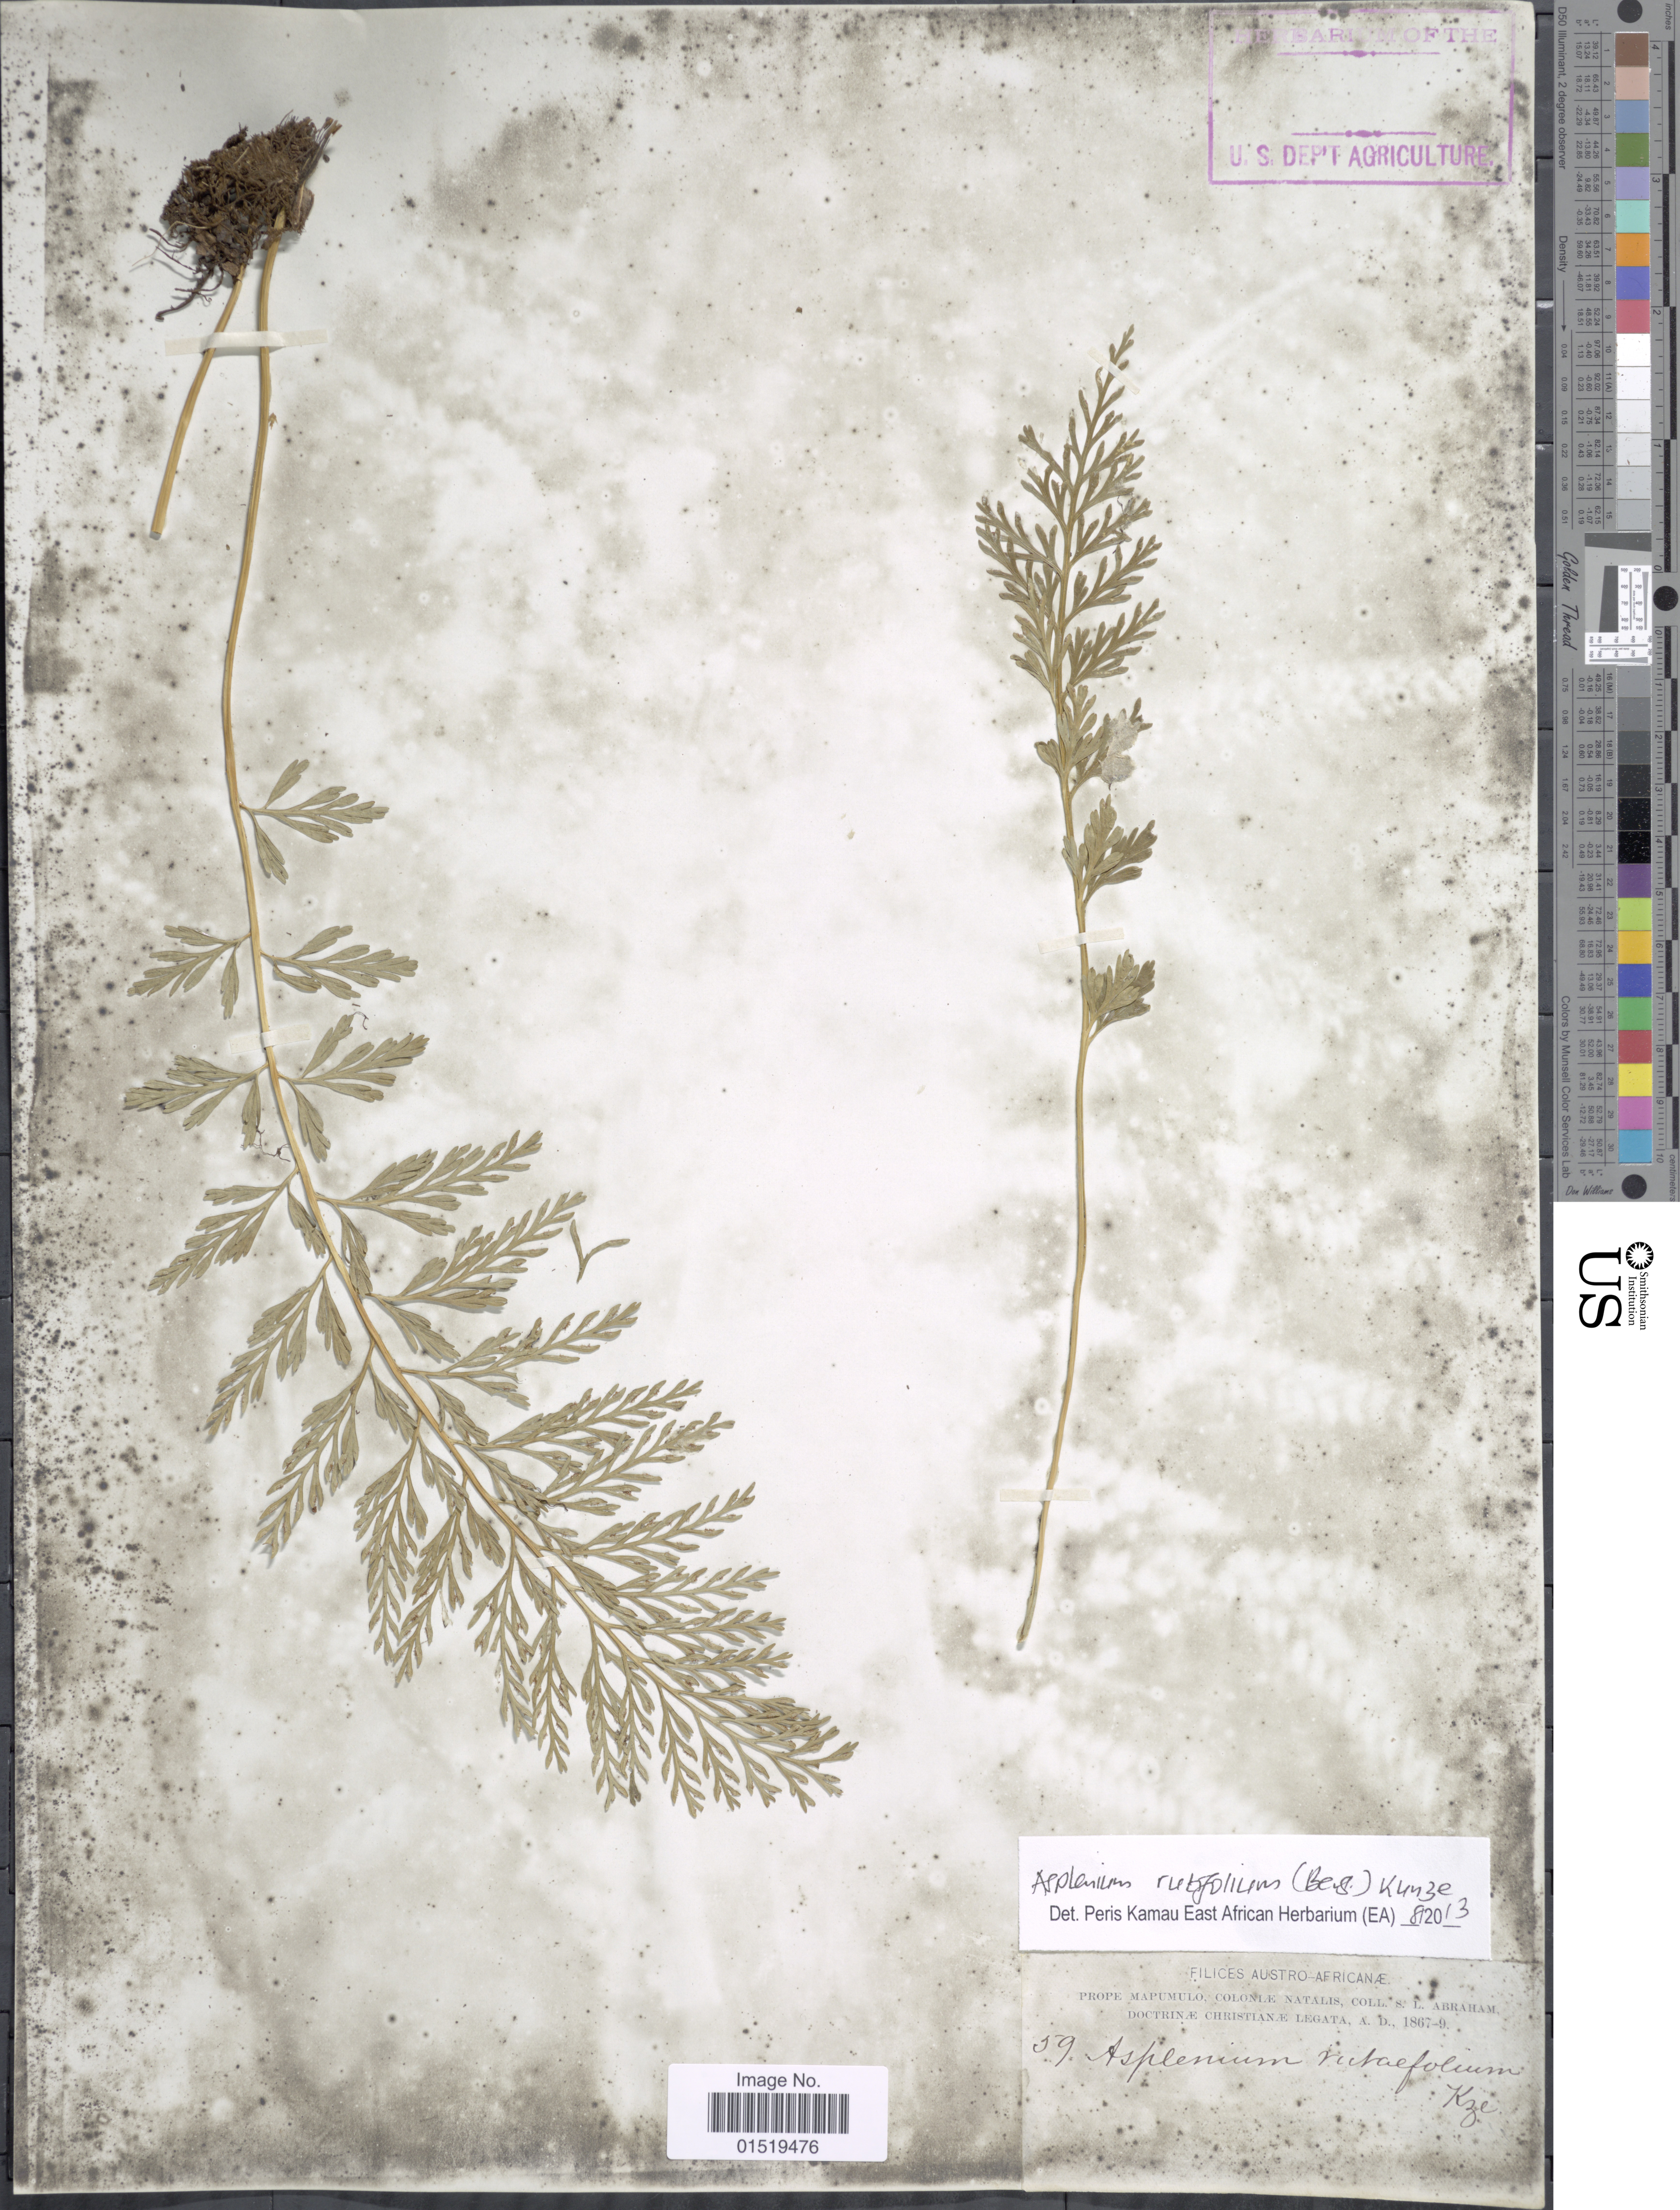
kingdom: Plantae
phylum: Tracheophyta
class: Polypodiopsida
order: Polypodiales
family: Aspleniaceae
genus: Asplenium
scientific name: Asplenium rutifolium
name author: (P.J. Bergius) Kunze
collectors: S. Abraham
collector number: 59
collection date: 1867/1869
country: South Africa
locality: Filices Austro-Africanæ. Prope Mapumulo, Coloniæ Natalis.